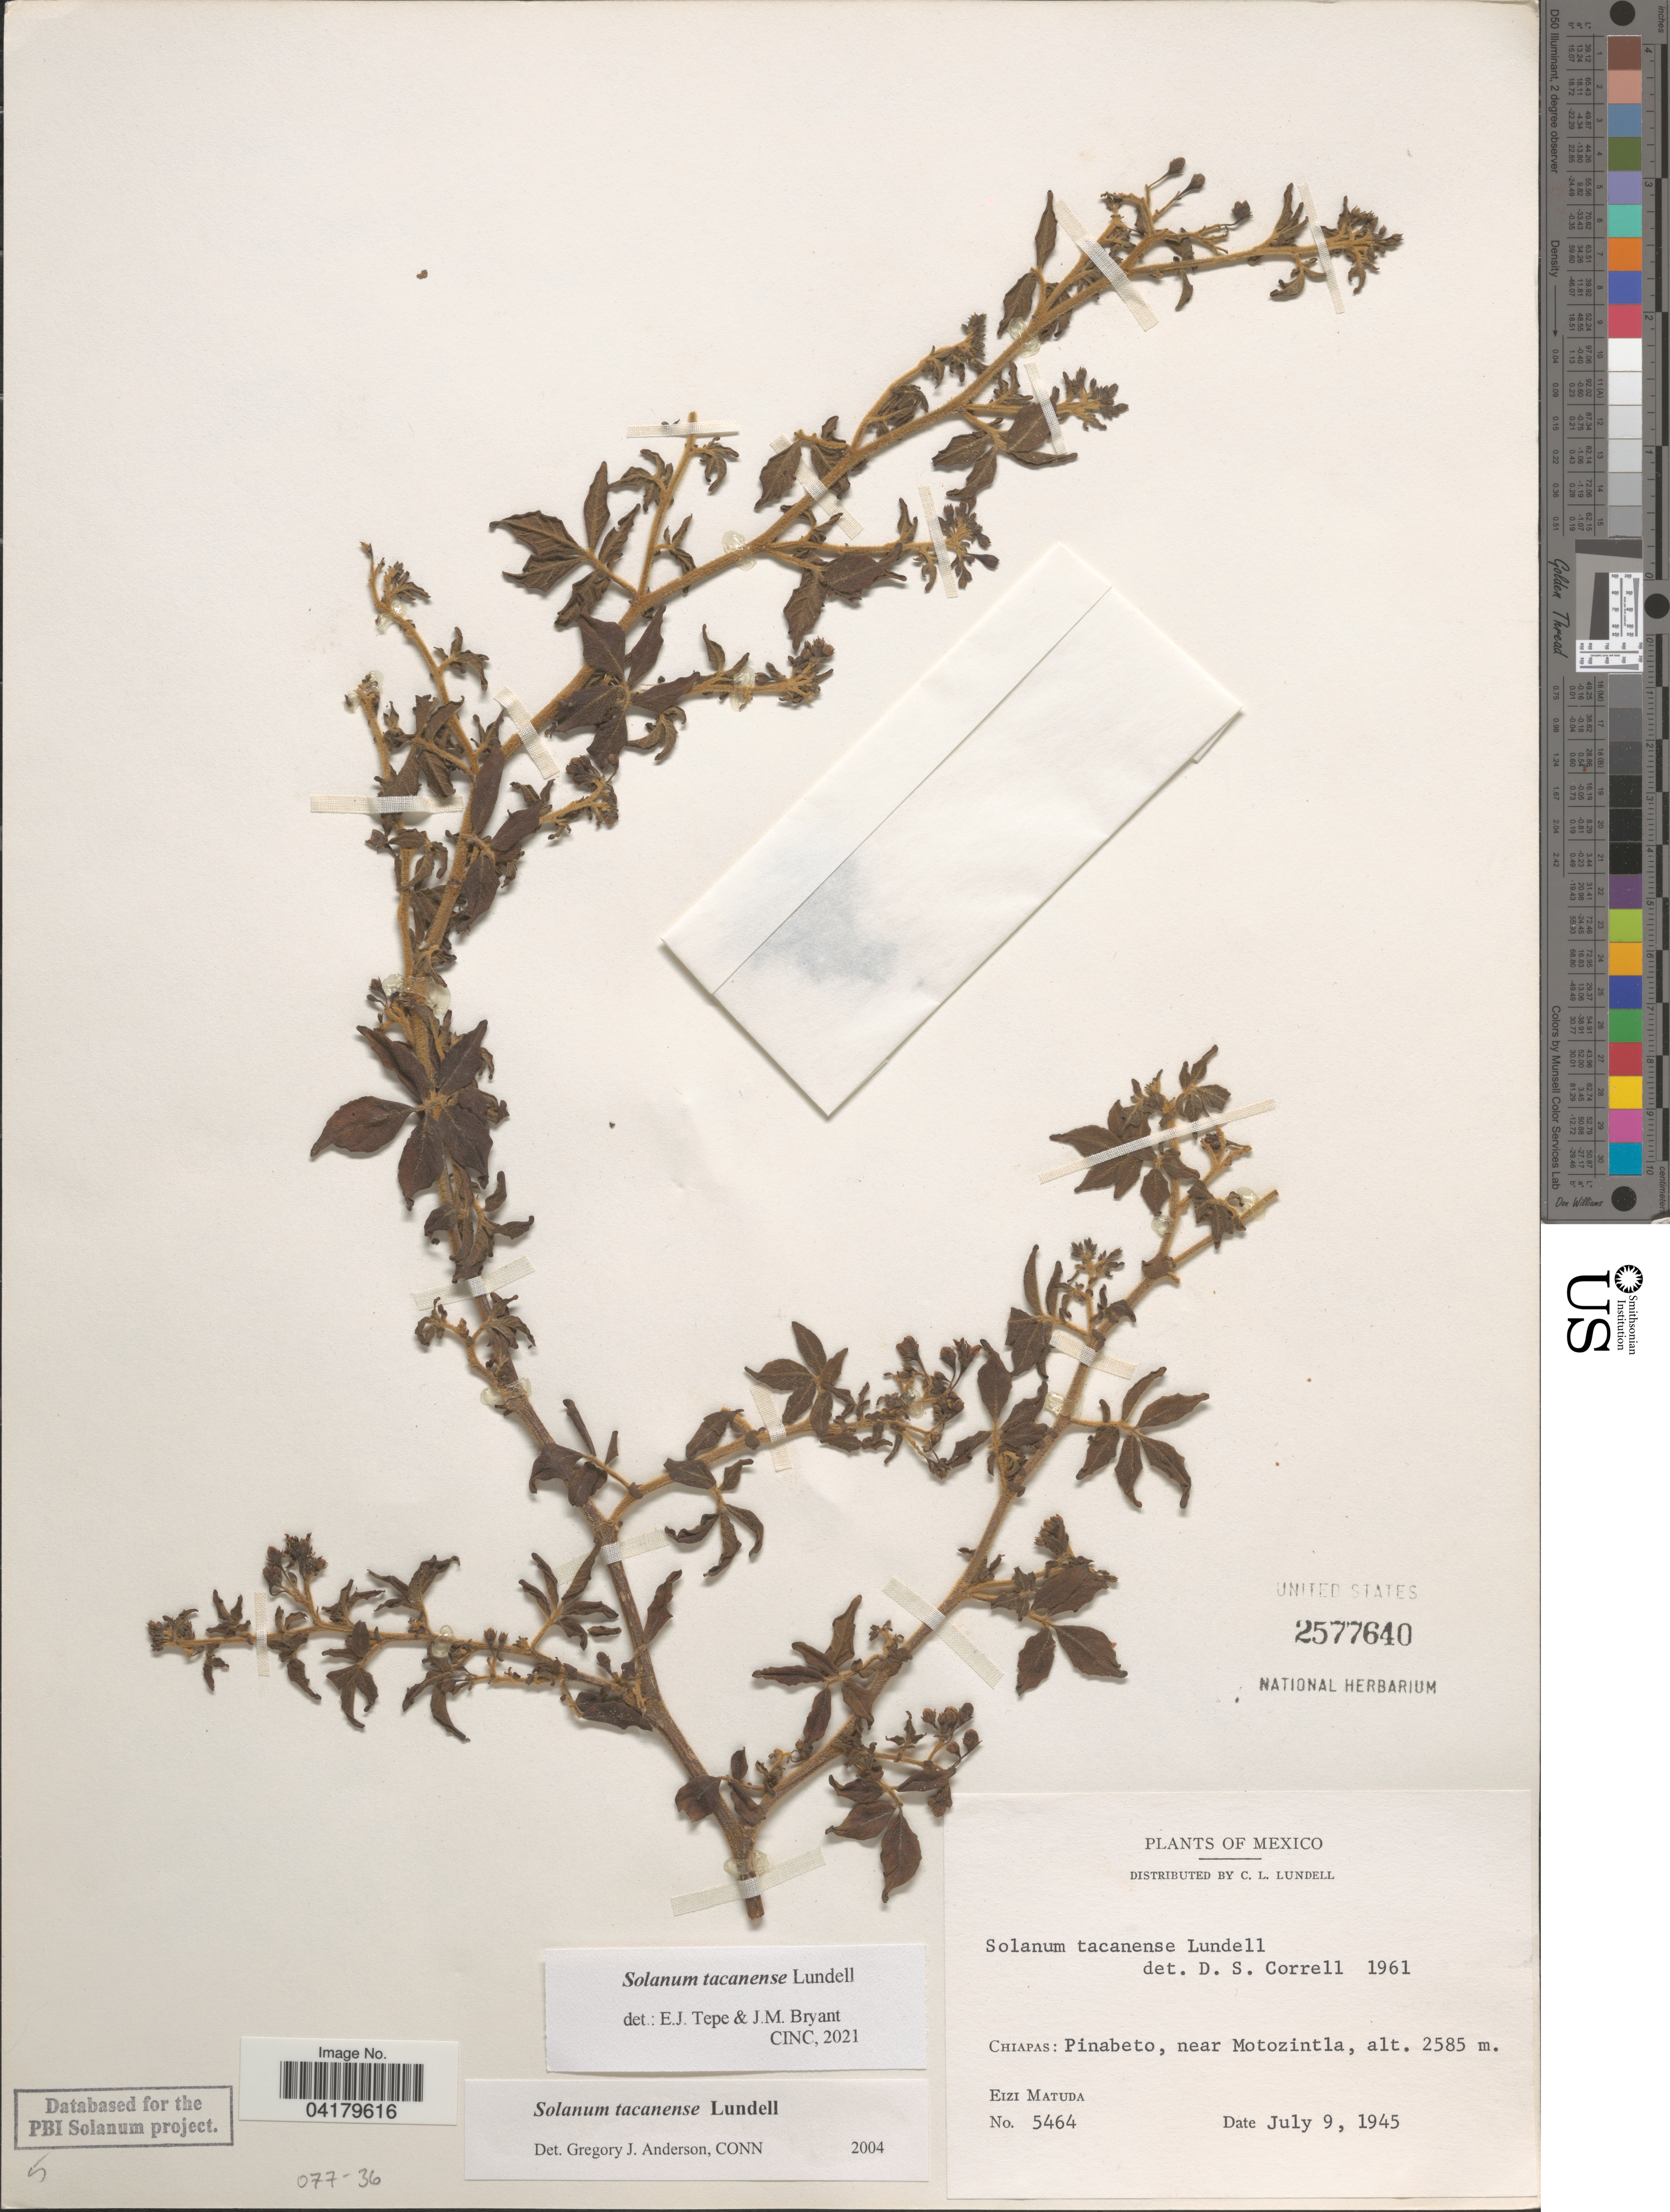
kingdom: Plantae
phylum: Tracheophyta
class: Magnoliopsida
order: Solanales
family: Solanaceae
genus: Solanum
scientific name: Solanum tacanense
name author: Lundell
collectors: E. Matuda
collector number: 5464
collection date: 1945-07-09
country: Mexico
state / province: Chiapas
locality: Pinabeto, near Motozintla.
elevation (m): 2585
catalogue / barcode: US 2577640